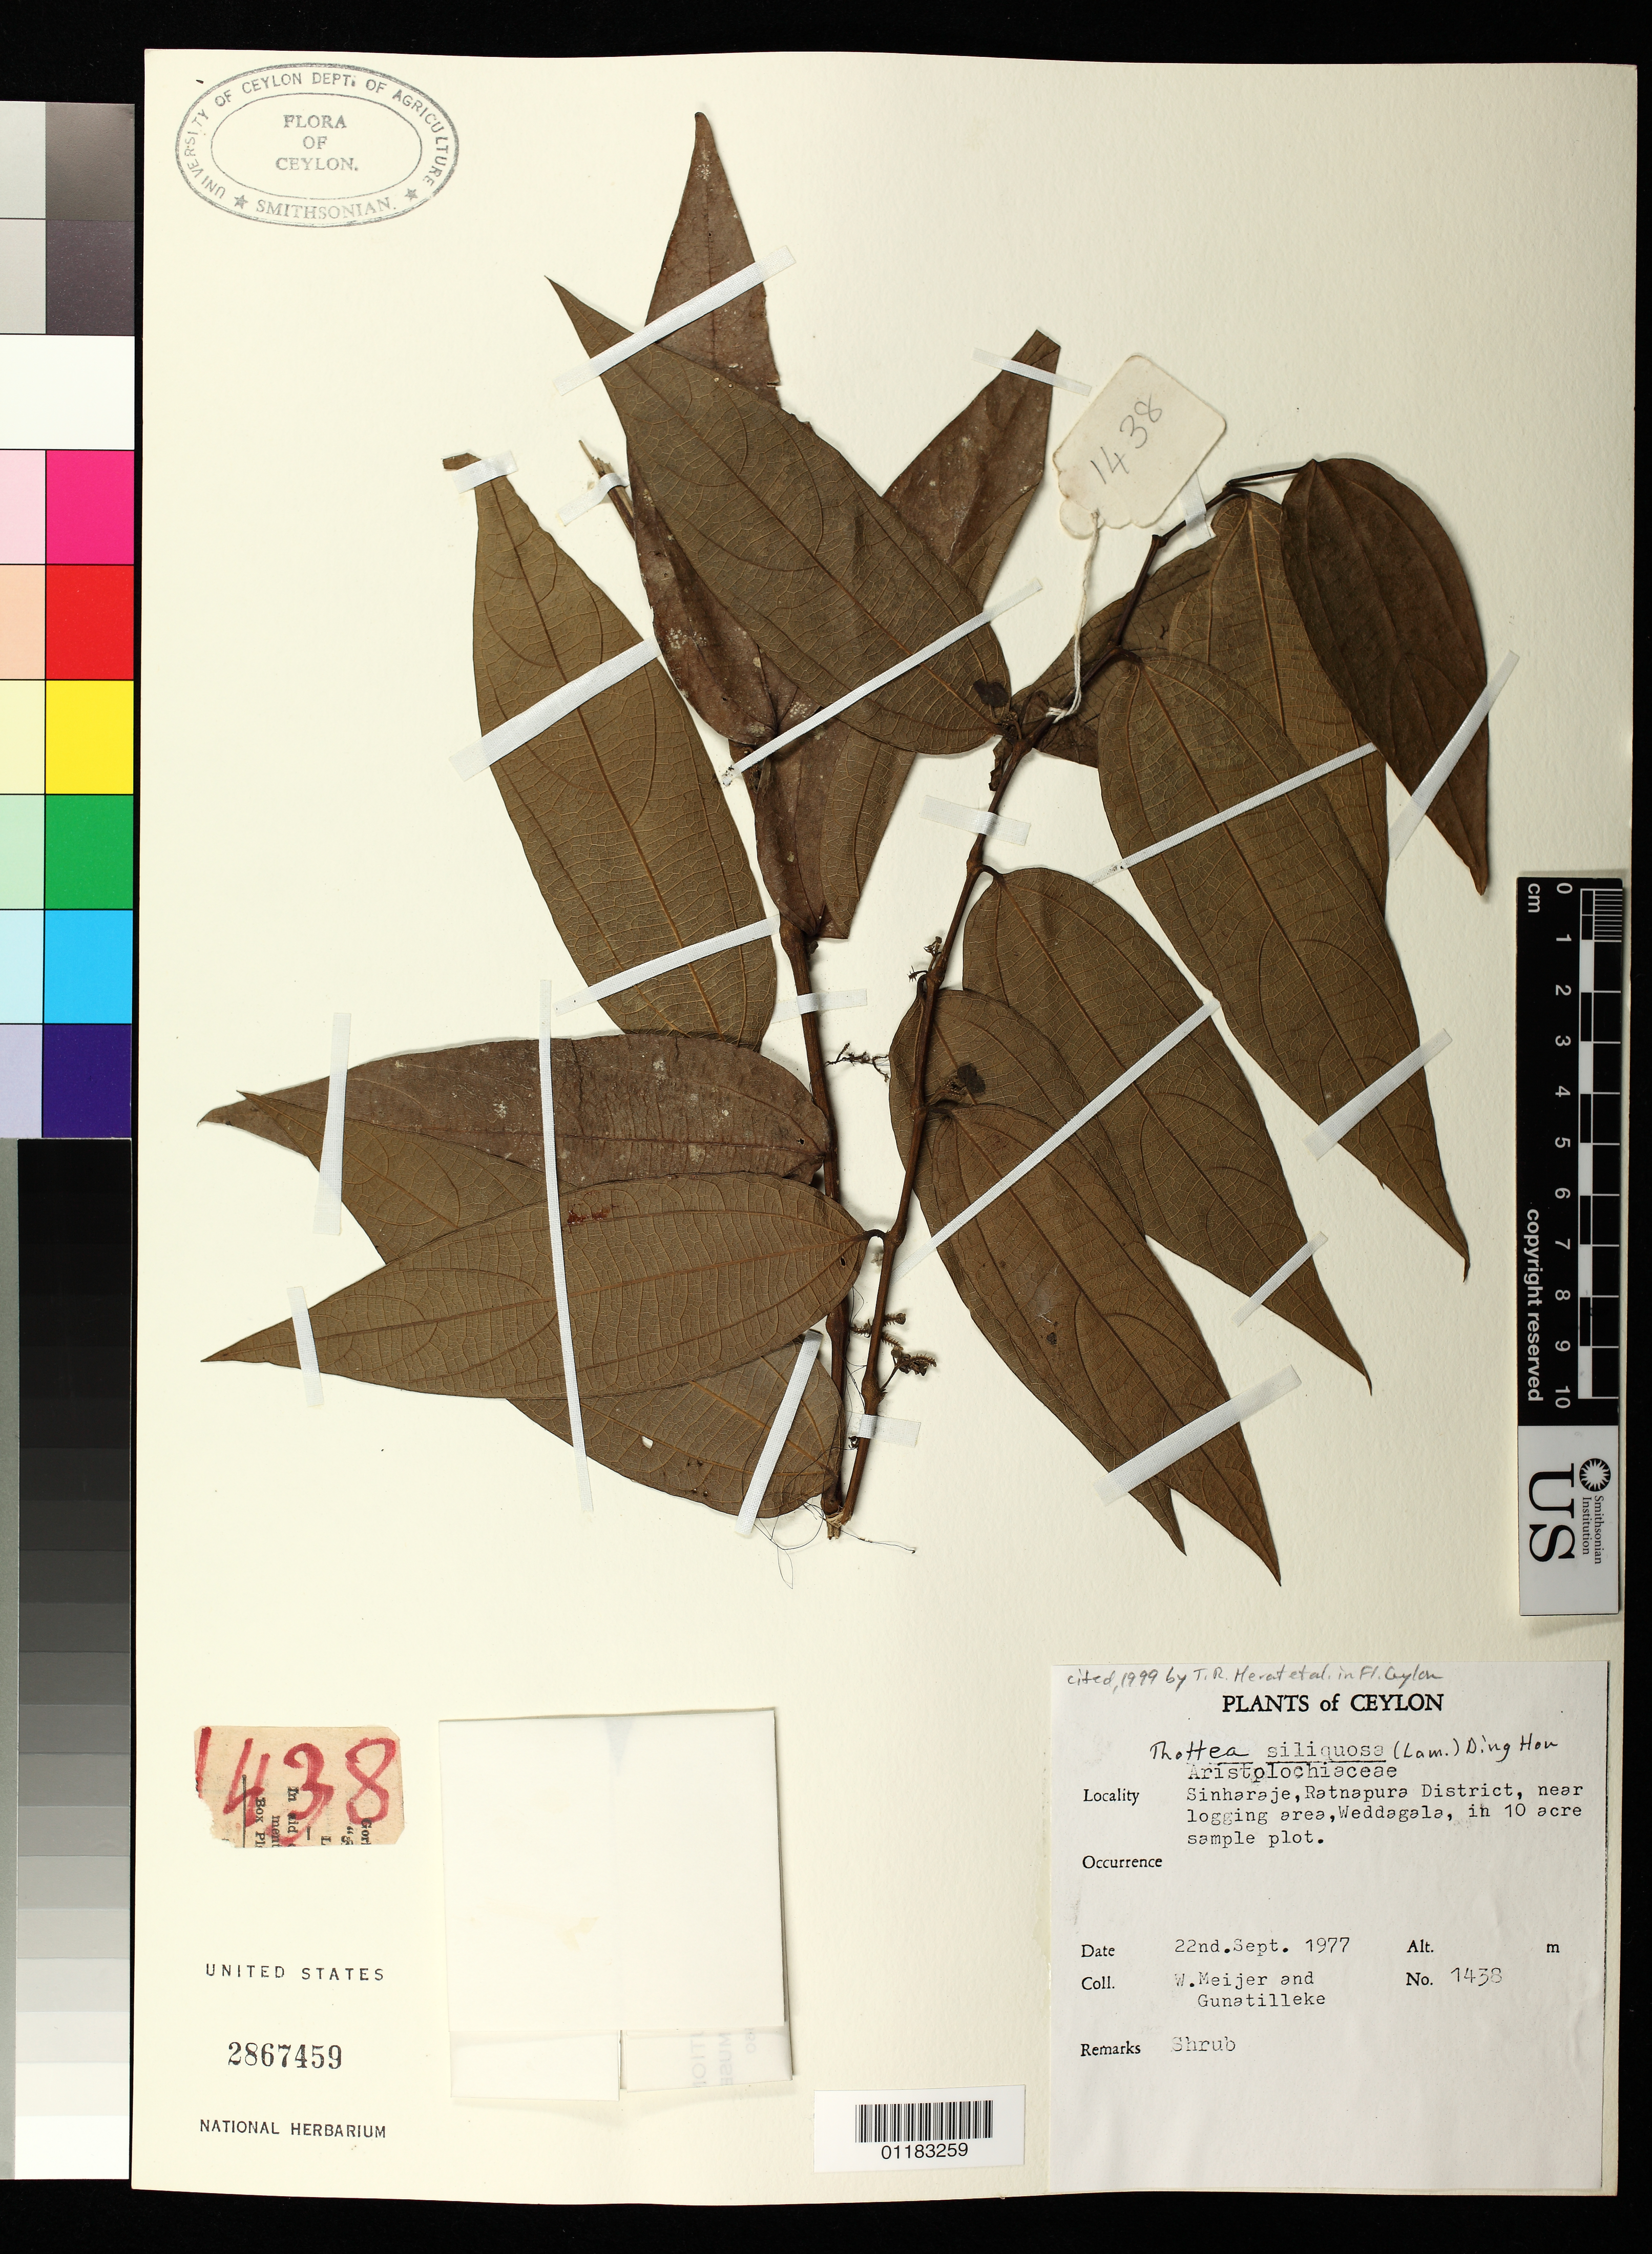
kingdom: Plantae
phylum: Tracheophyta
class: Magnoliopsida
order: Piperales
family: Aristolochiaceae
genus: Thottea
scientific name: Thottea siliquosa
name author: (Lam.) Ding Hou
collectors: W. Meijer & -- Gunatilleke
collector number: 1438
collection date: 1977-09-22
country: Sri Lanka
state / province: Sabaragamuwa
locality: Sinharaja, Ratnapura District, near logging area, Weddagala, in 10 acre sample plot.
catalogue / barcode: US 2867459